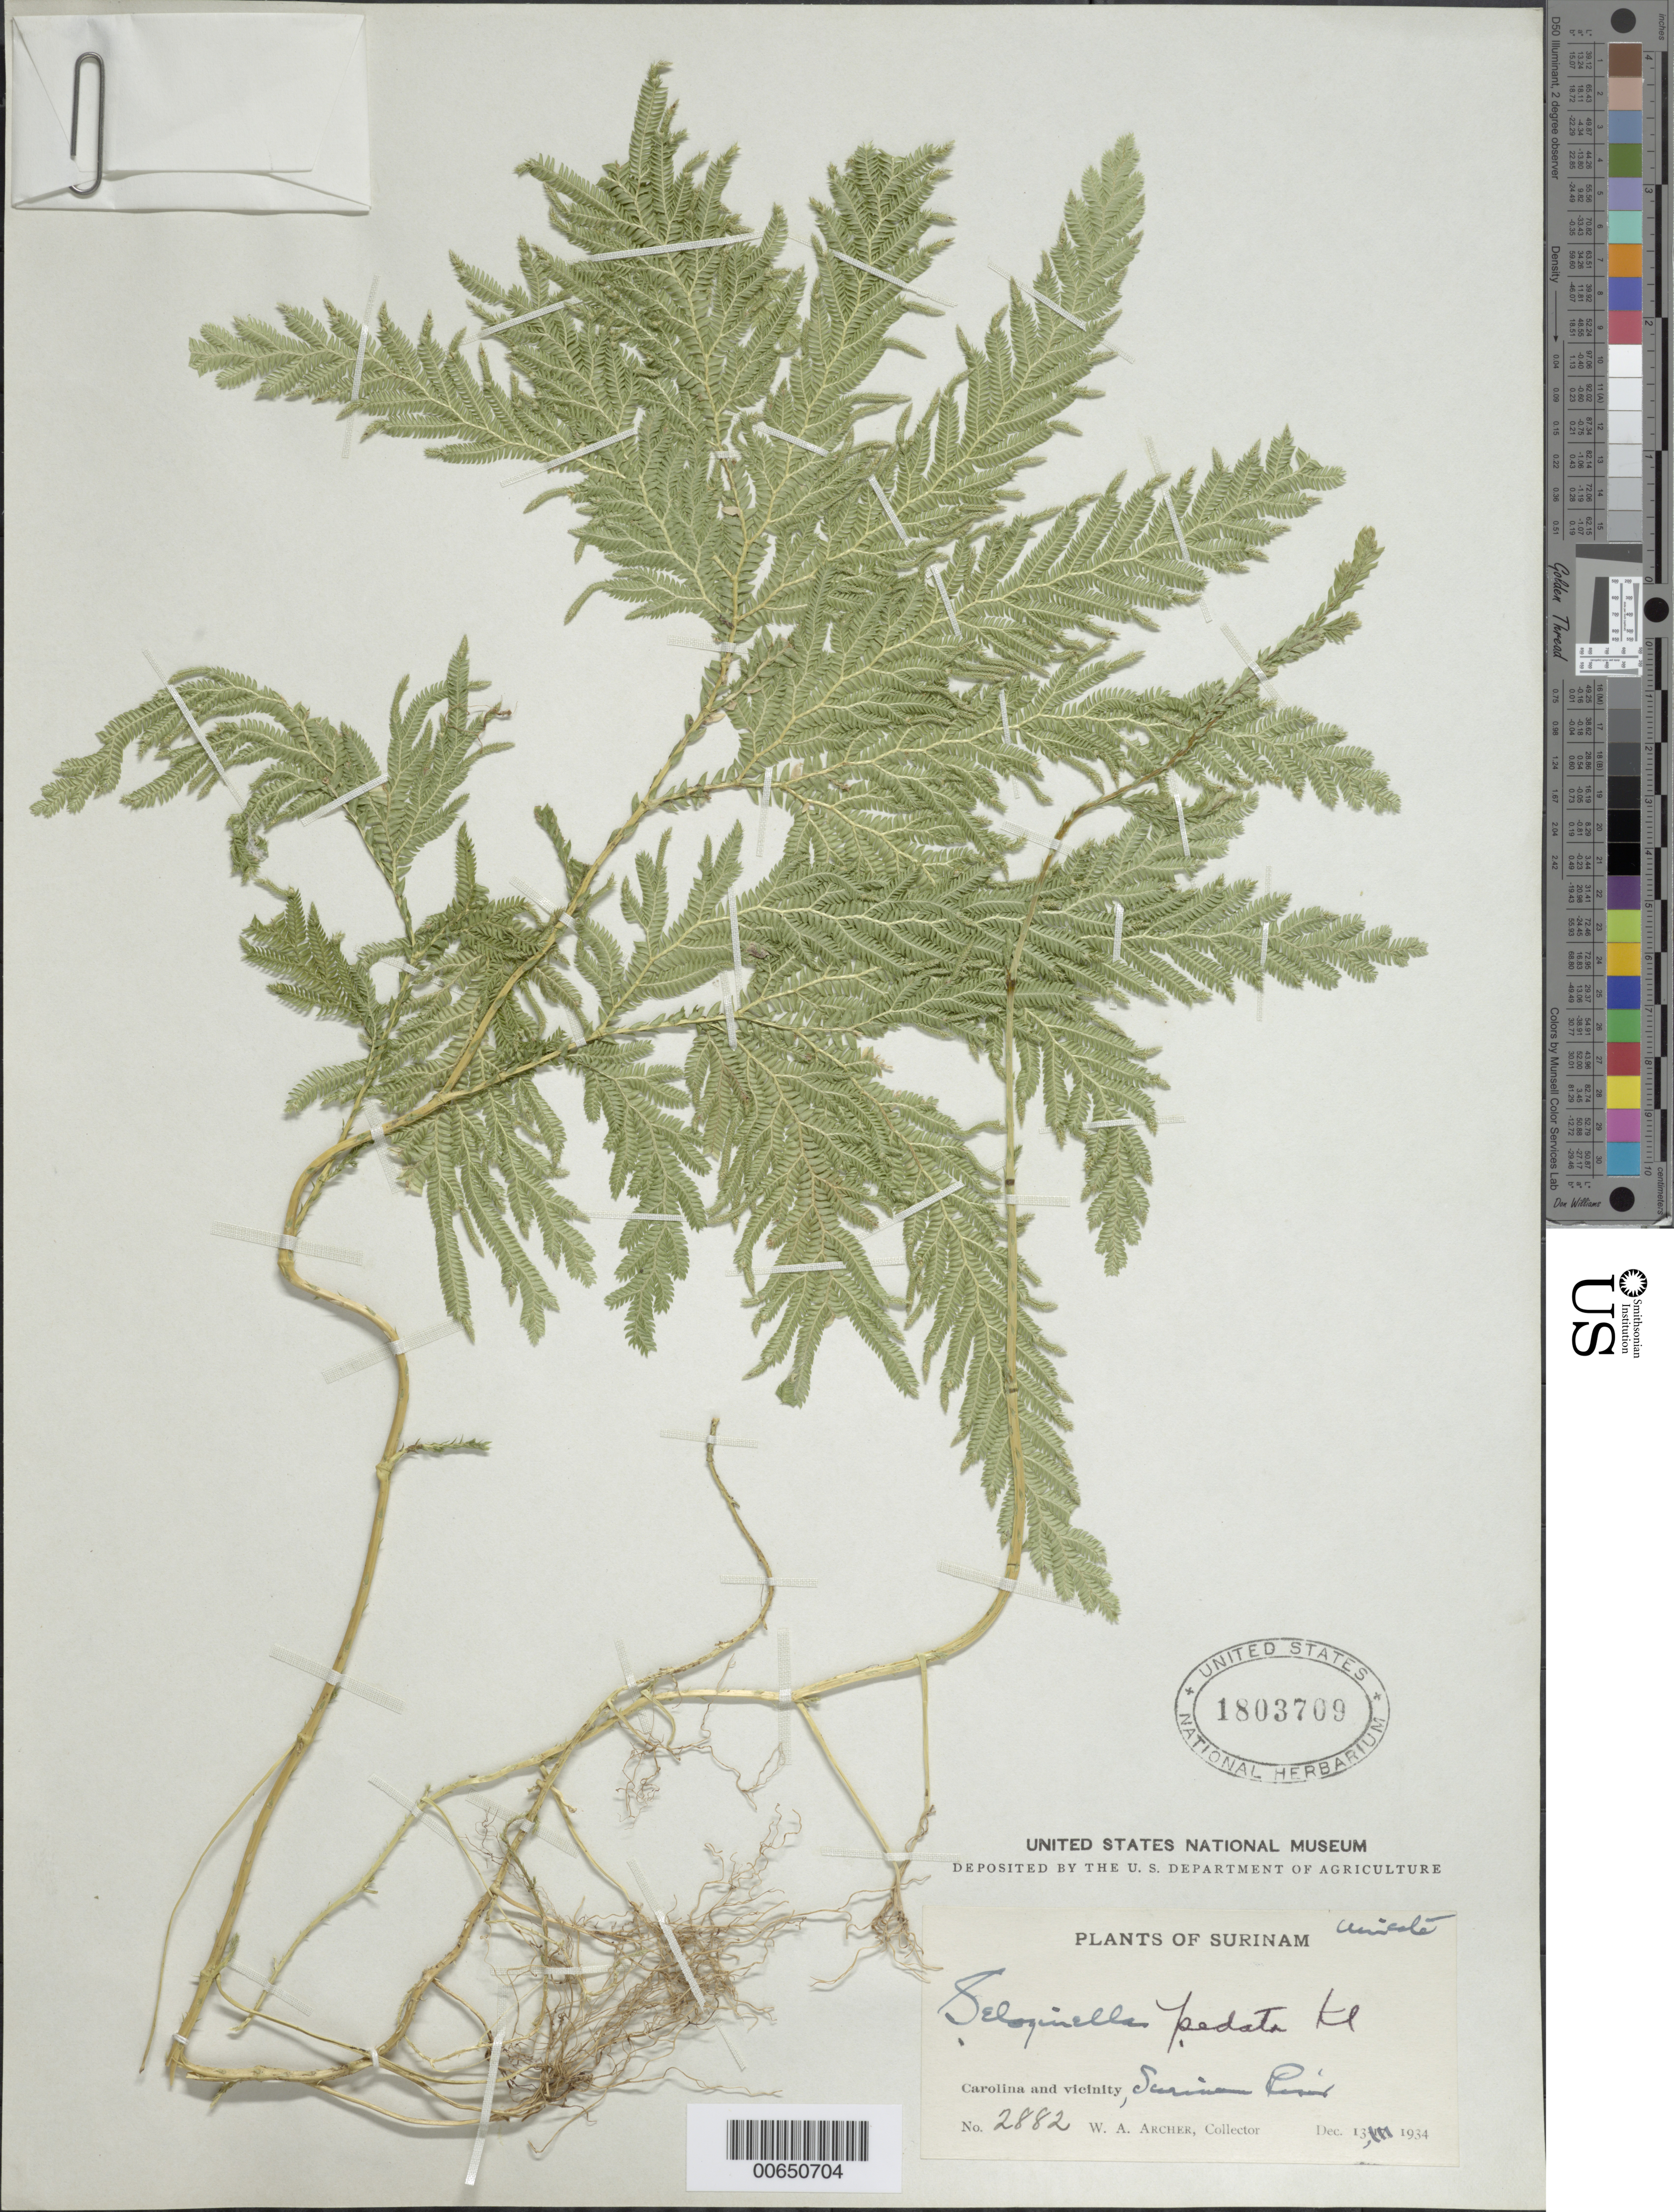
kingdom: Plantae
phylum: Tracheophyta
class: Lycopodiopsida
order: Selaginellales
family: Selaginellaceae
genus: Selaginella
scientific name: Selaginella pedata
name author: Klotzsch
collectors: W. A. Archer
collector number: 2882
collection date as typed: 13-Dec-34 to 17-Dec-34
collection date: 1934-12-13/1934-12-17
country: Suriname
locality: Carolina and vicinity, Surinam River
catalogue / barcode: US 1803709